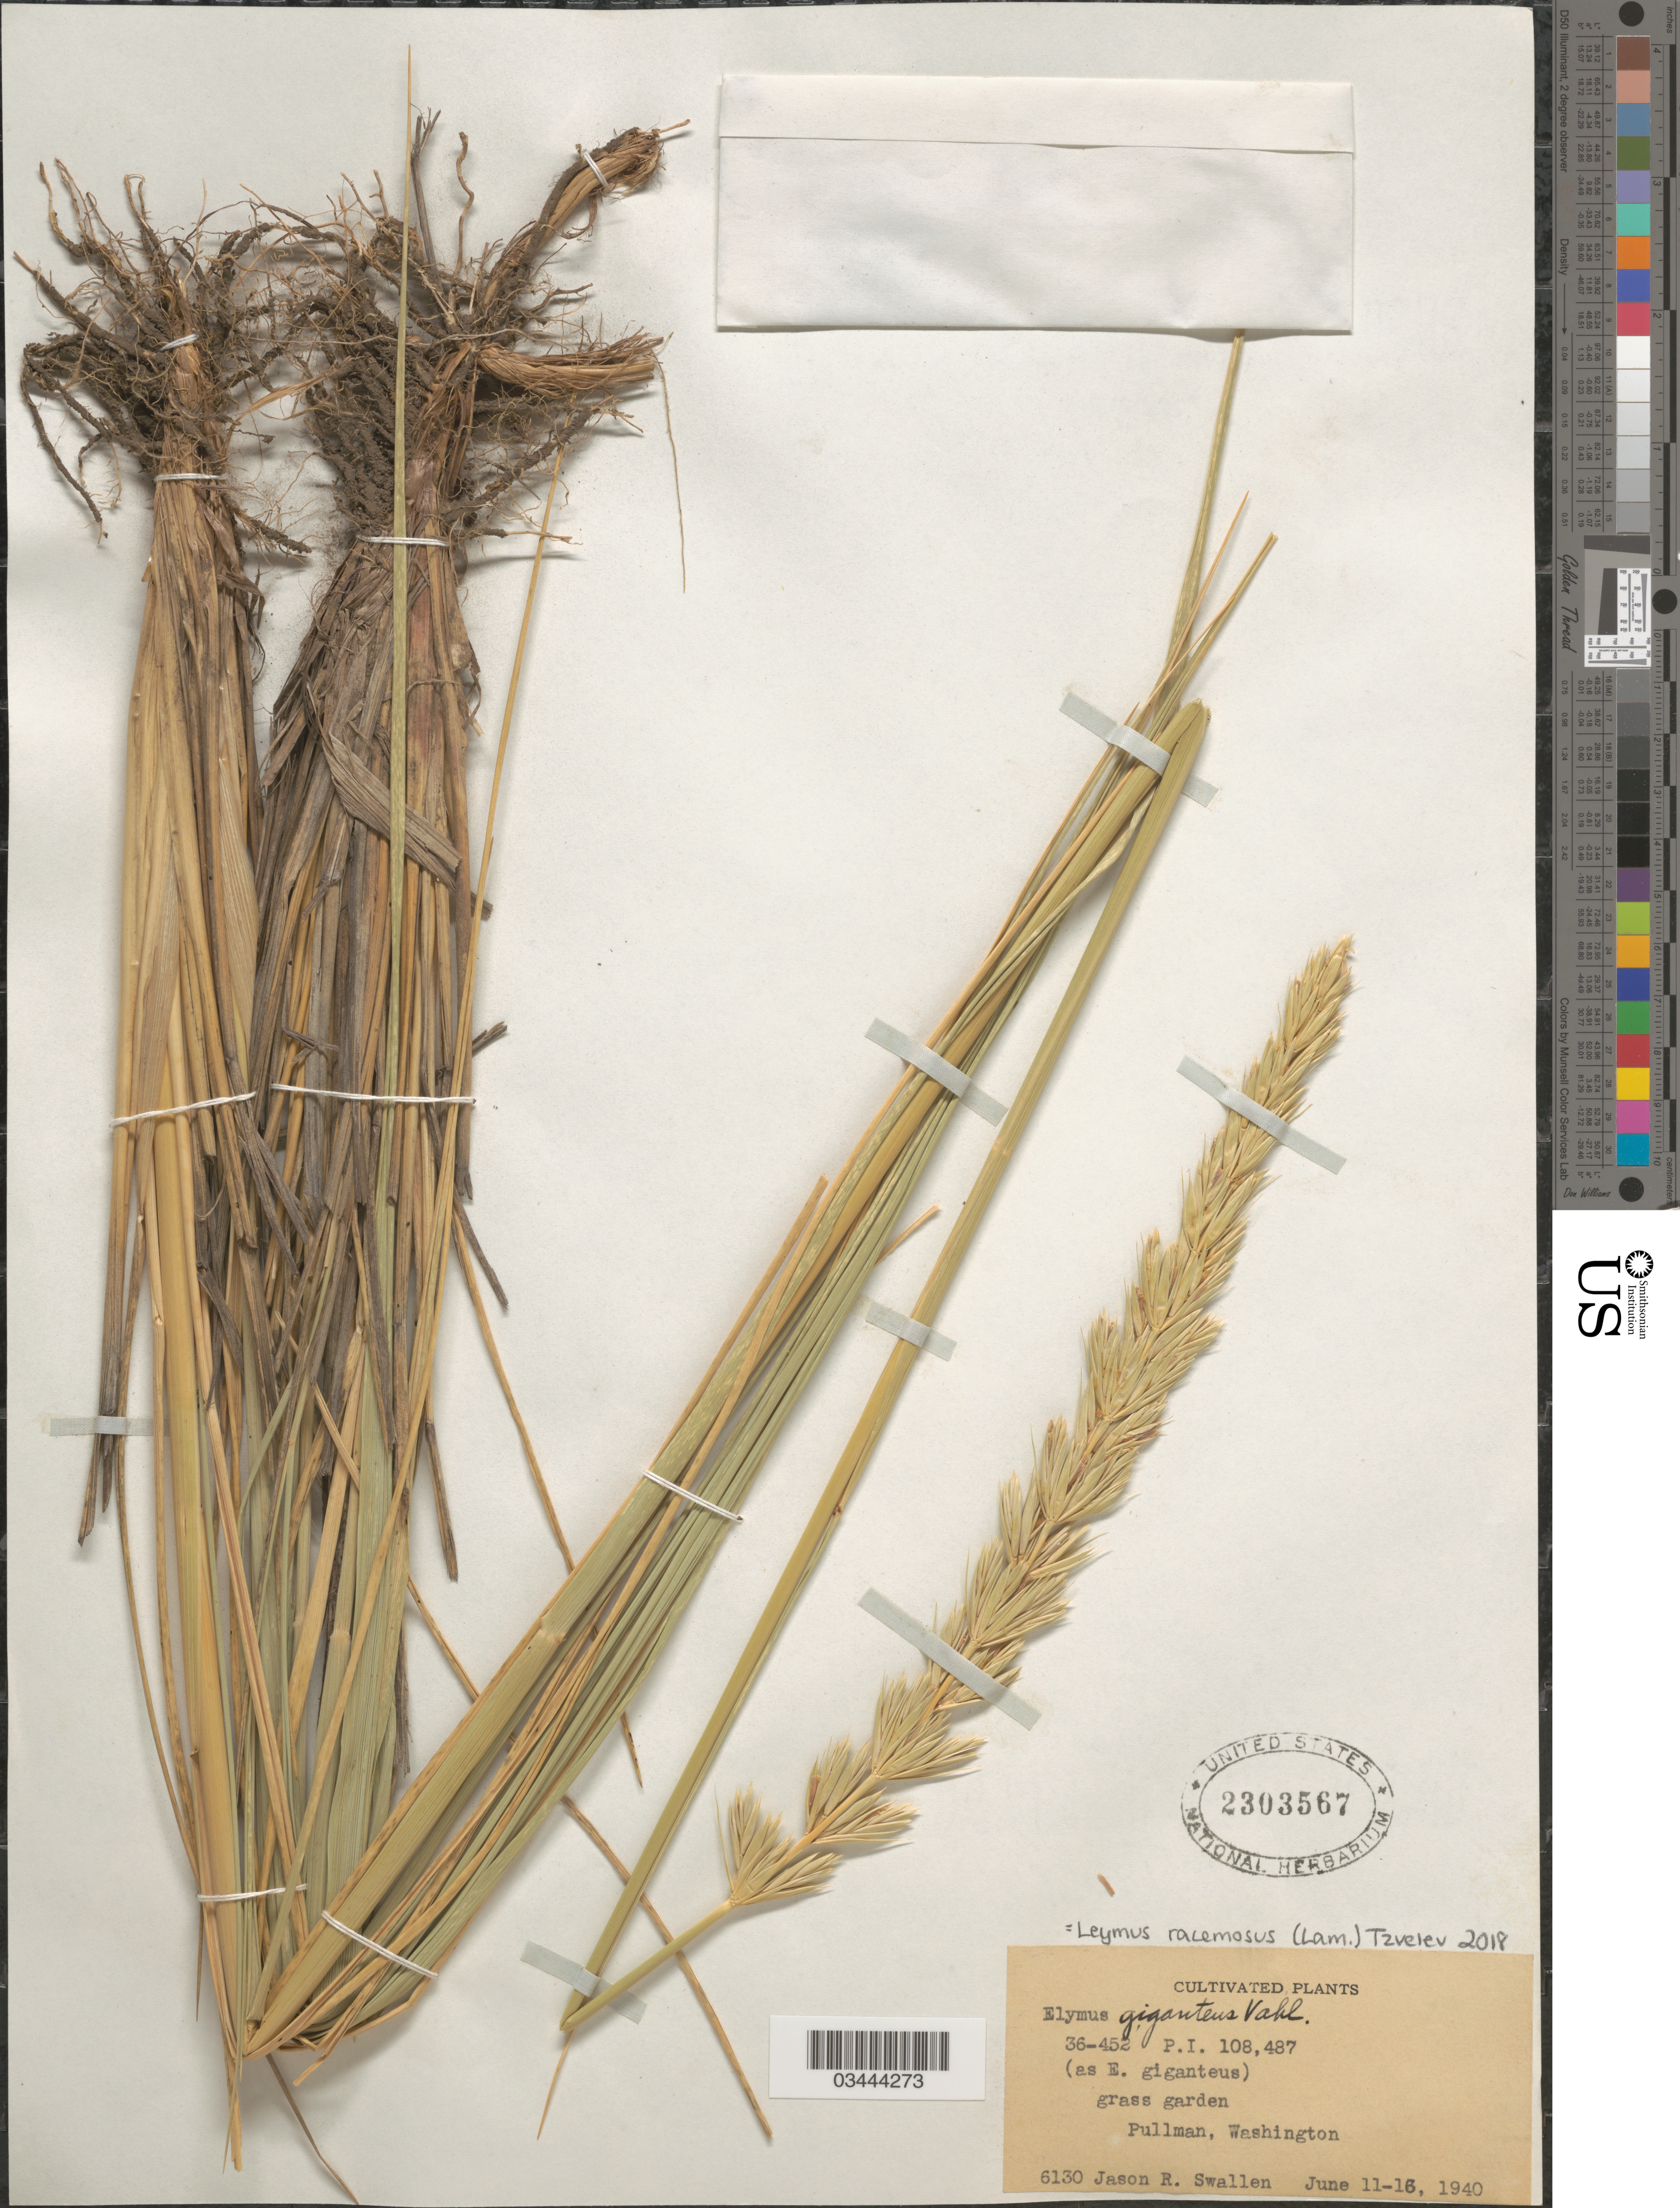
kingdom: Plantae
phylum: Tracheophyta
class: Liliopsida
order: Poales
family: Poaceae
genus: Leymus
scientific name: Leymus racemosus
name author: (Lam.) Tzvelev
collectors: J. R. Swallen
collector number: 6130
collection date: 1940-06-11/1940-06-16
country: United States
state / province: Washington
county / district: Whitman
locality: Grass garden, Pullman.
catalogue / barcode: US 2303567